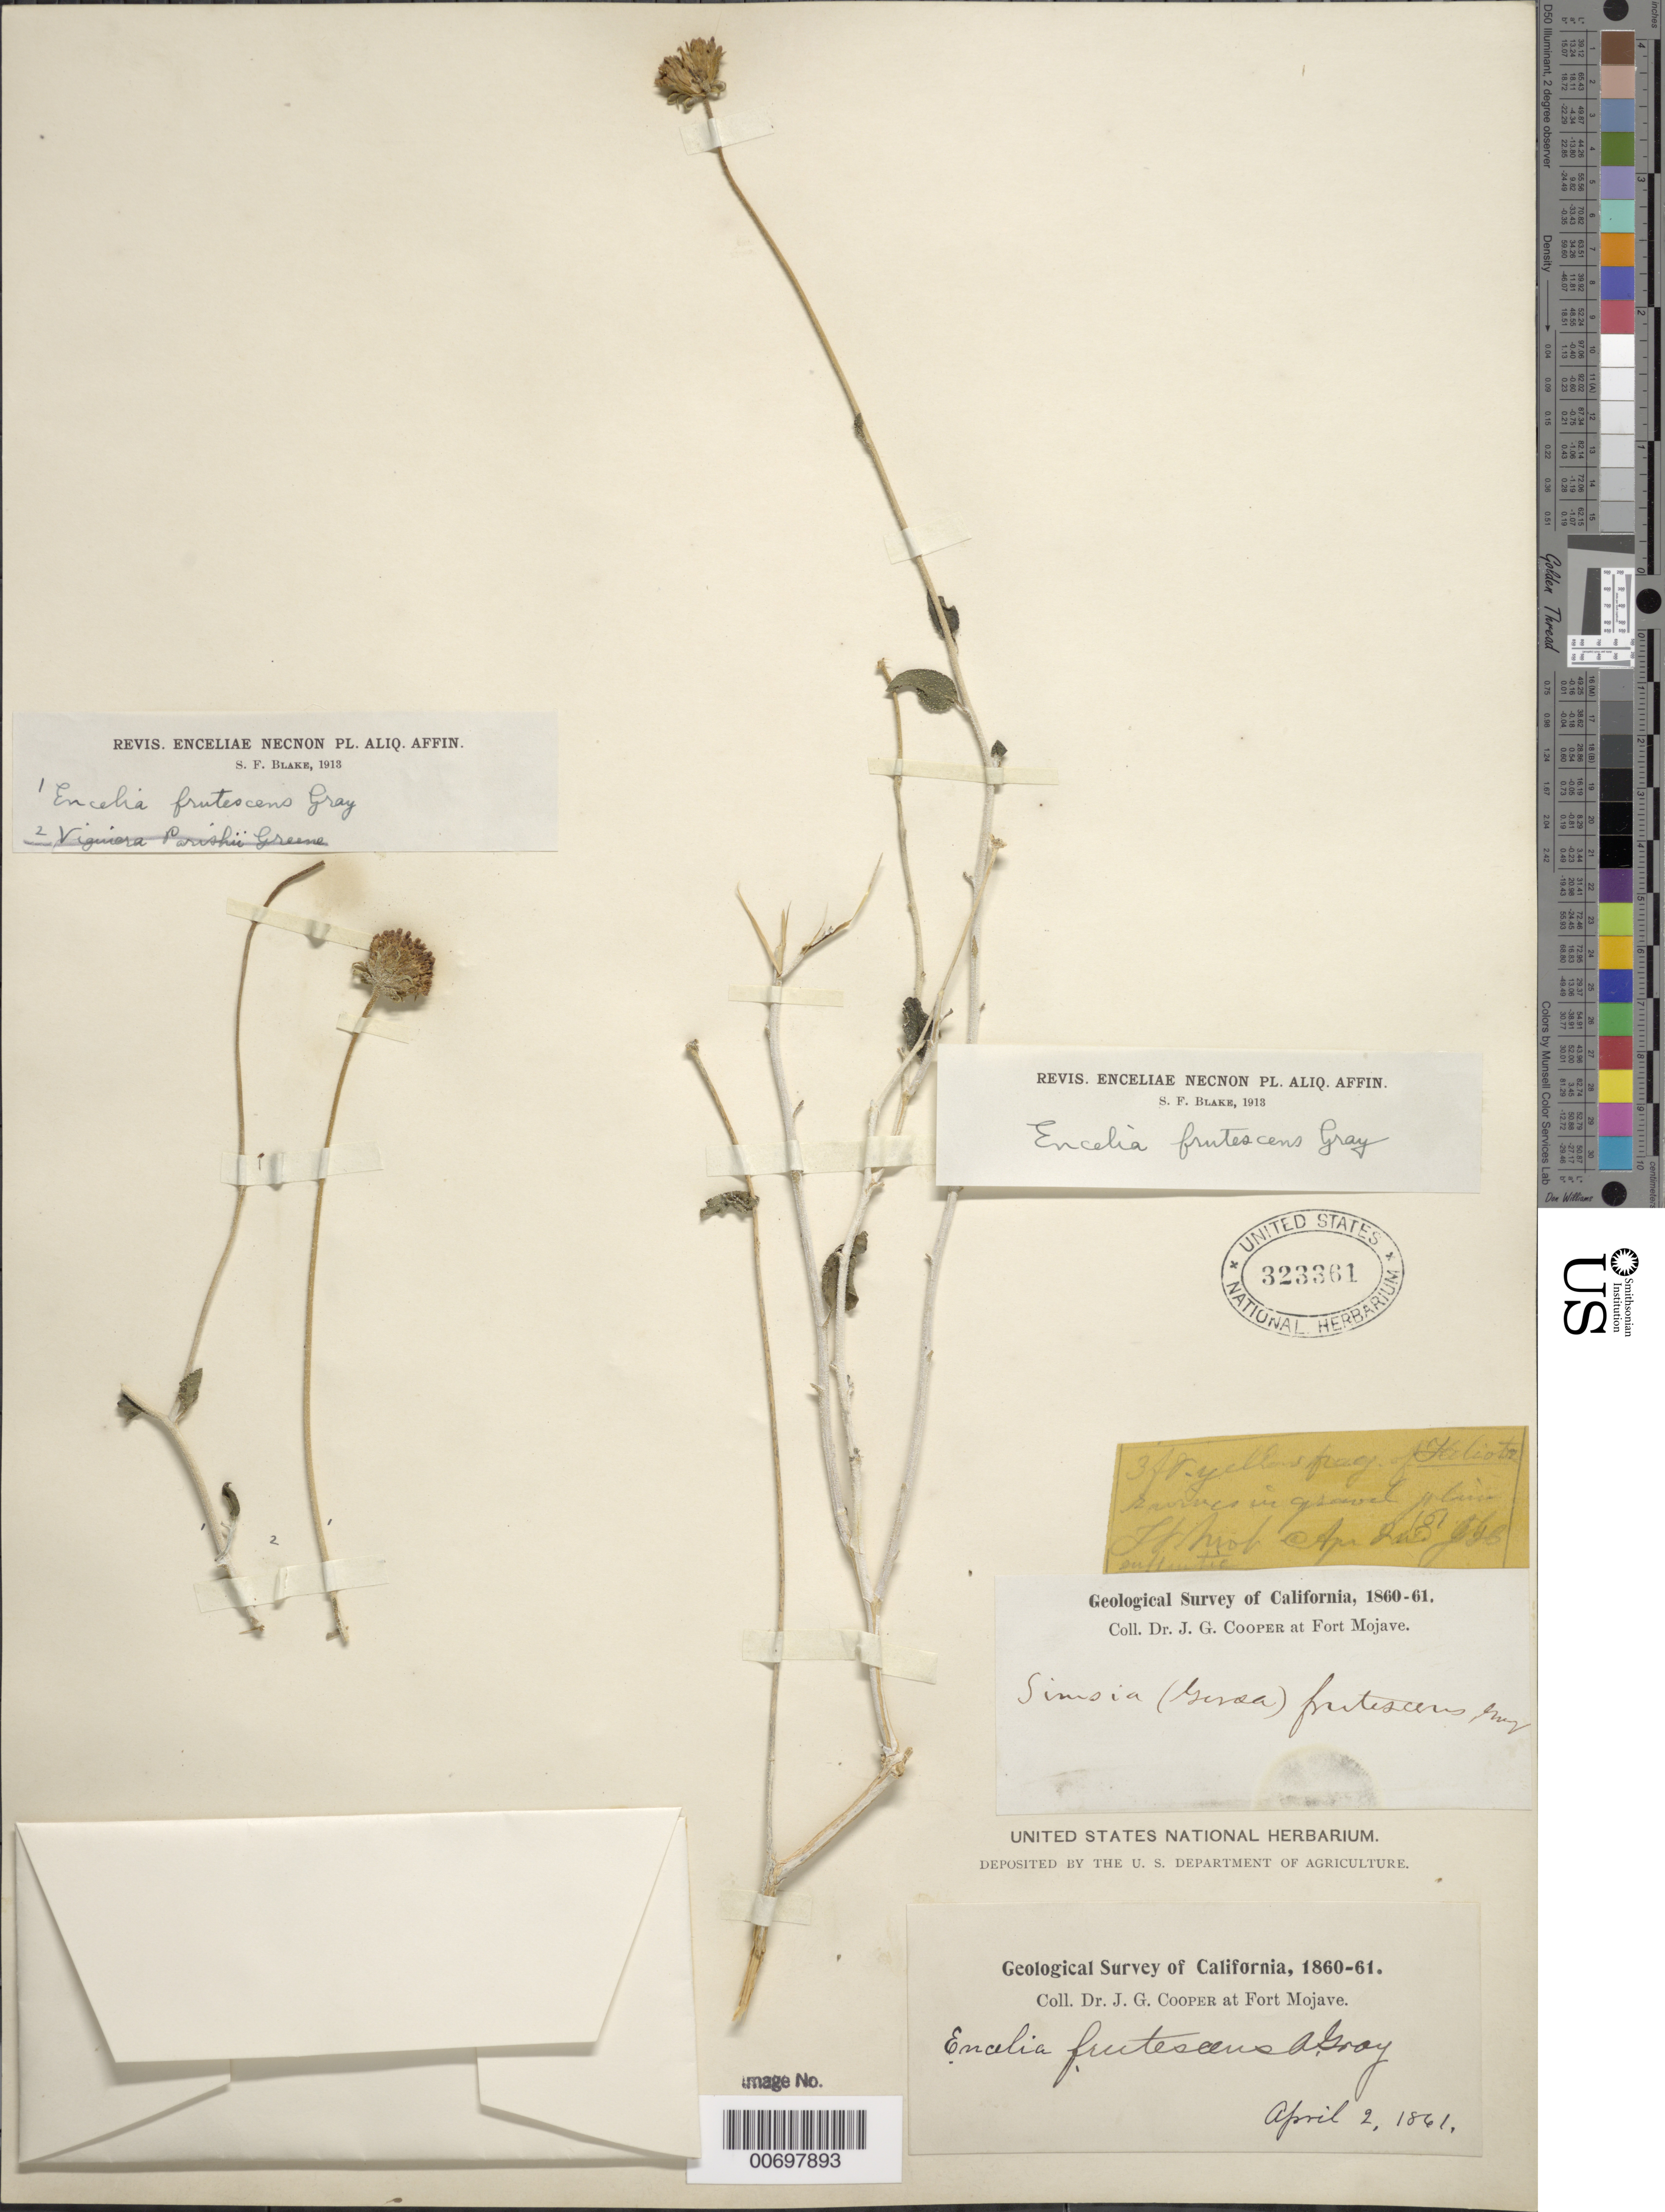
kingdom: Plantae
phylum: Tracheophyta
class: Magnoliopsida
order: Asterales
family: Asteraceae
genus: Encelia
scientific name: Encelia frutescens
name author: (A. Gray) A. Gray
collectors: J. G. Cooper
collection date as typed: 02 Apr 1861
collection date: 1861-04-02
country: United States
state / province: California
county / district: San Bernardino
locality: At Fort Mojave.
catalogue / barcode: US 323361